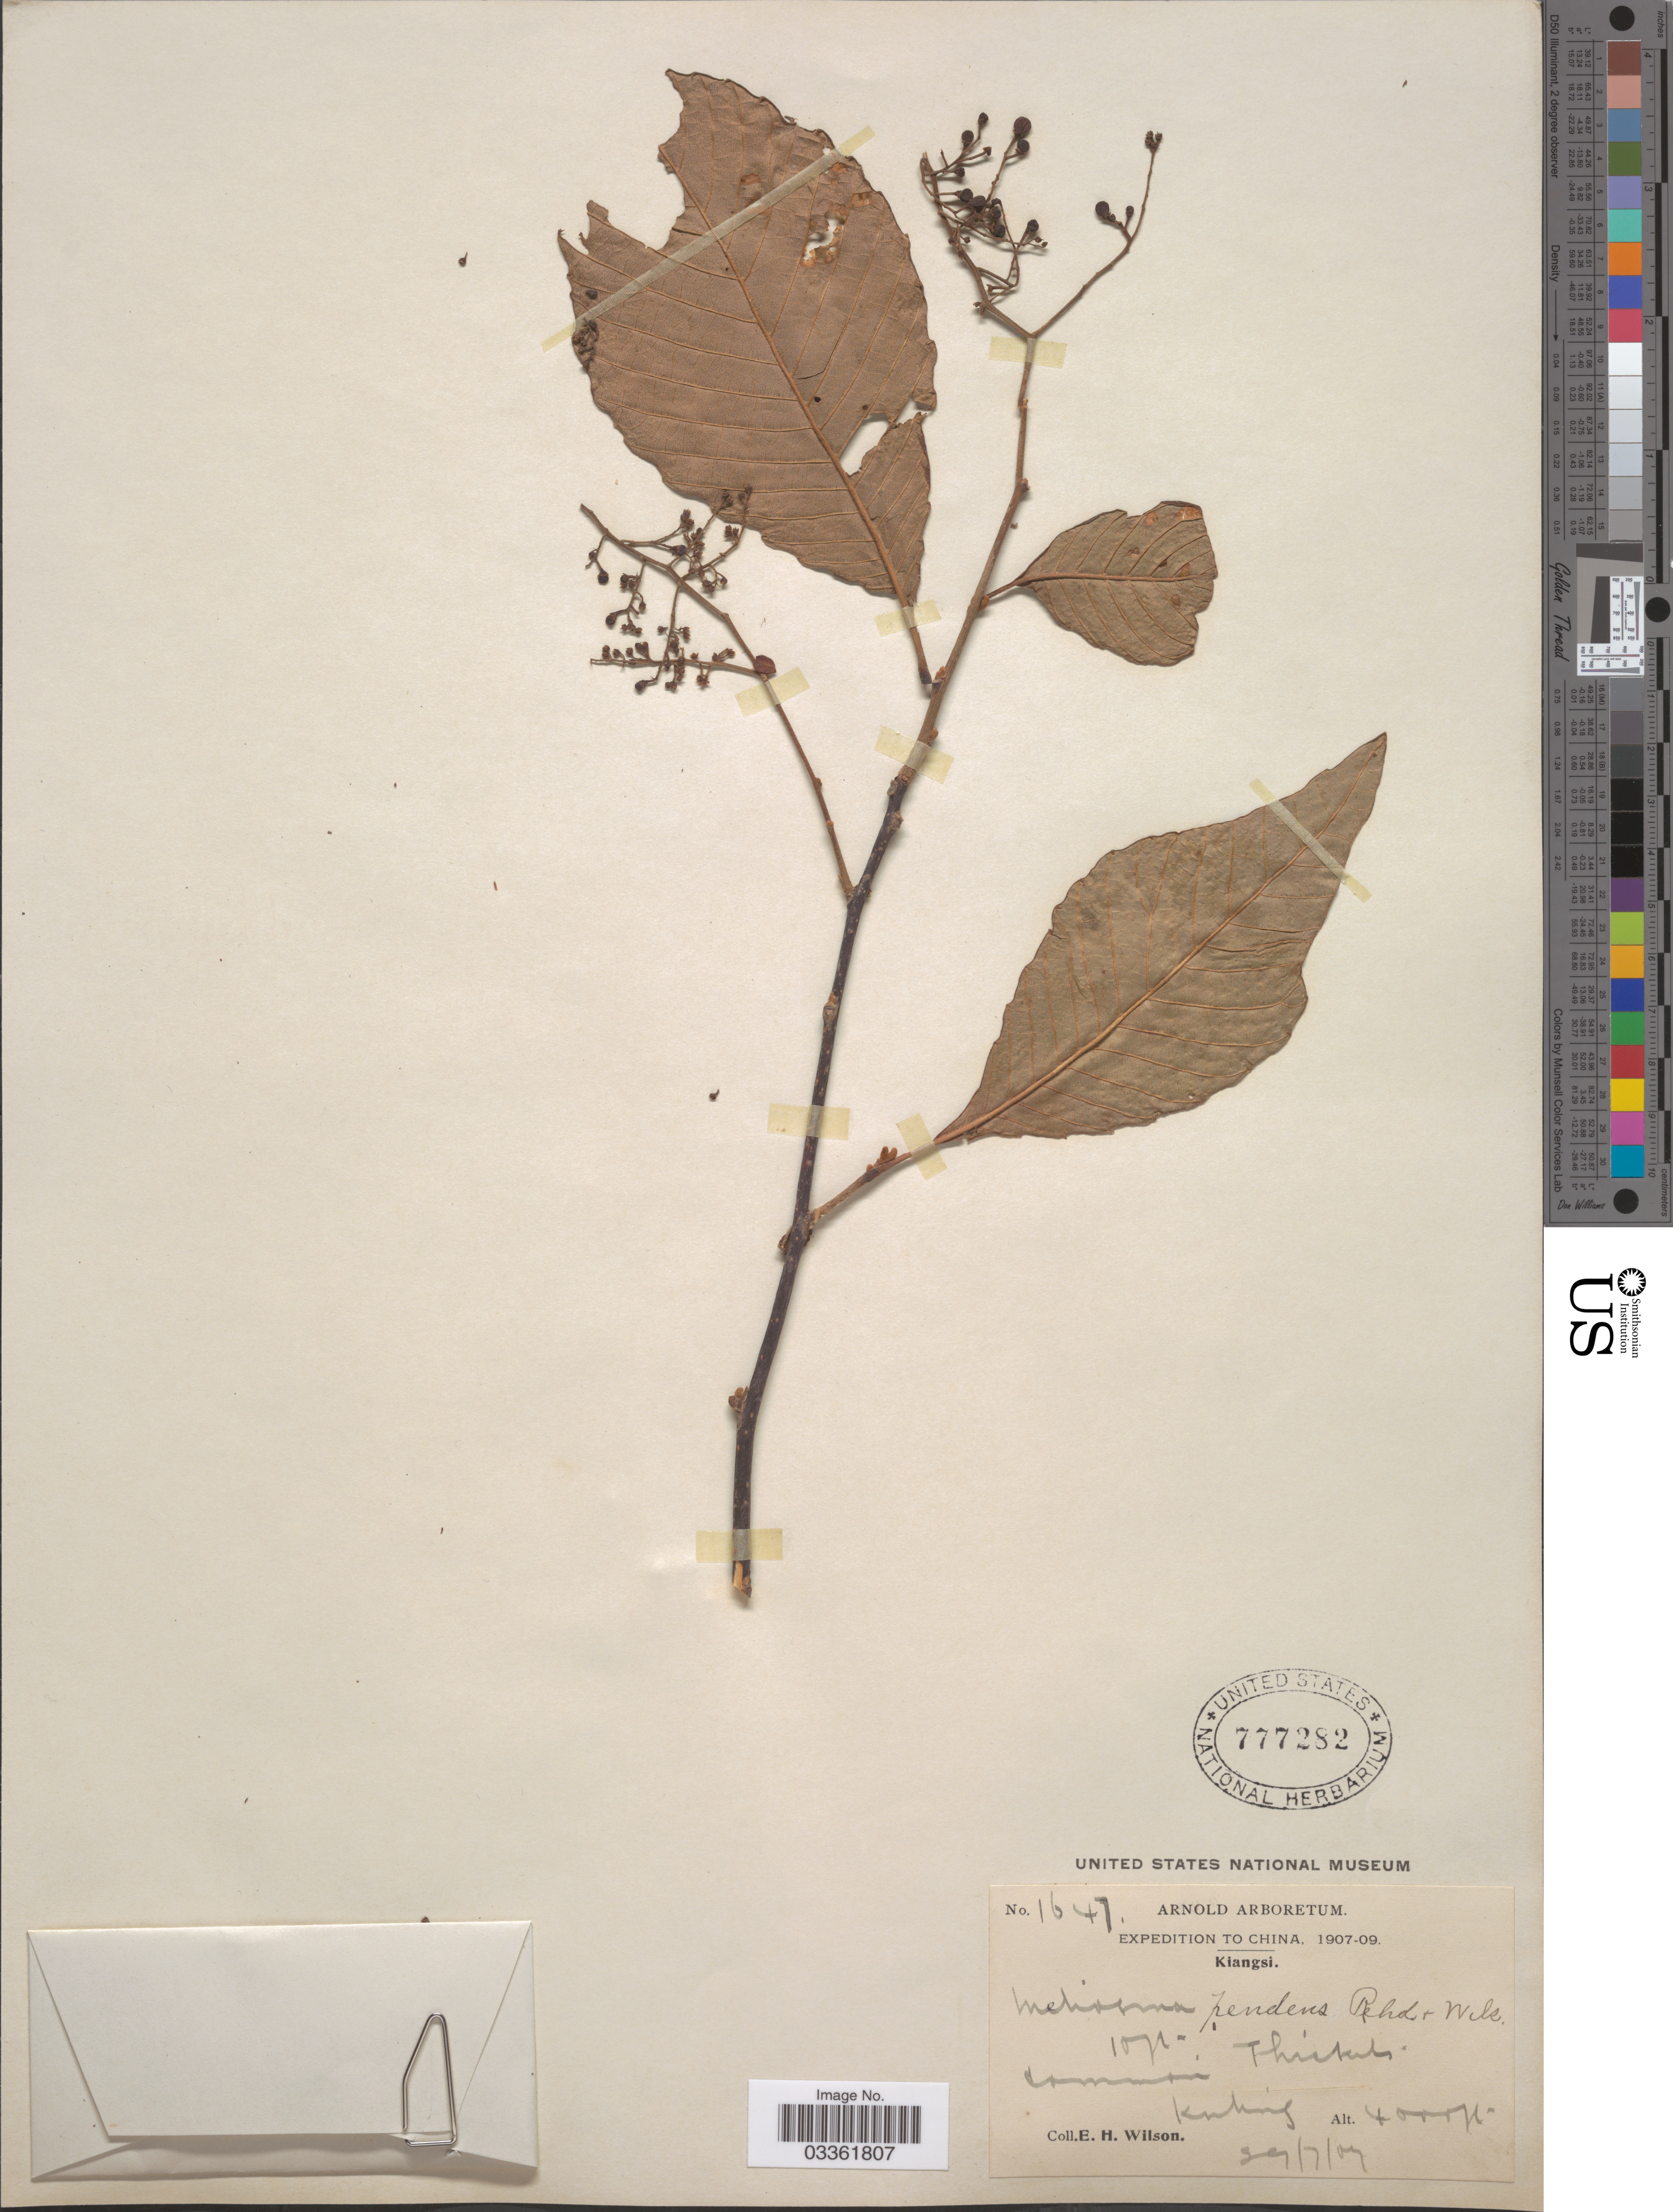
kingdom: Plantae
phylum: Tracheophyta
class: Magnoliopsida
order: Proteales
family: Sabiaceae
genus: Meliosma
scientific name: Meliosma pendula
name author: Merr.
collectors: E. Wilson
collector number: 1647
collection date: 1907-07-29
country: China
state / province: Jiangxi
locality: Kiangsi.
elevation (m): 1219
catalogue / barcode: US 777282